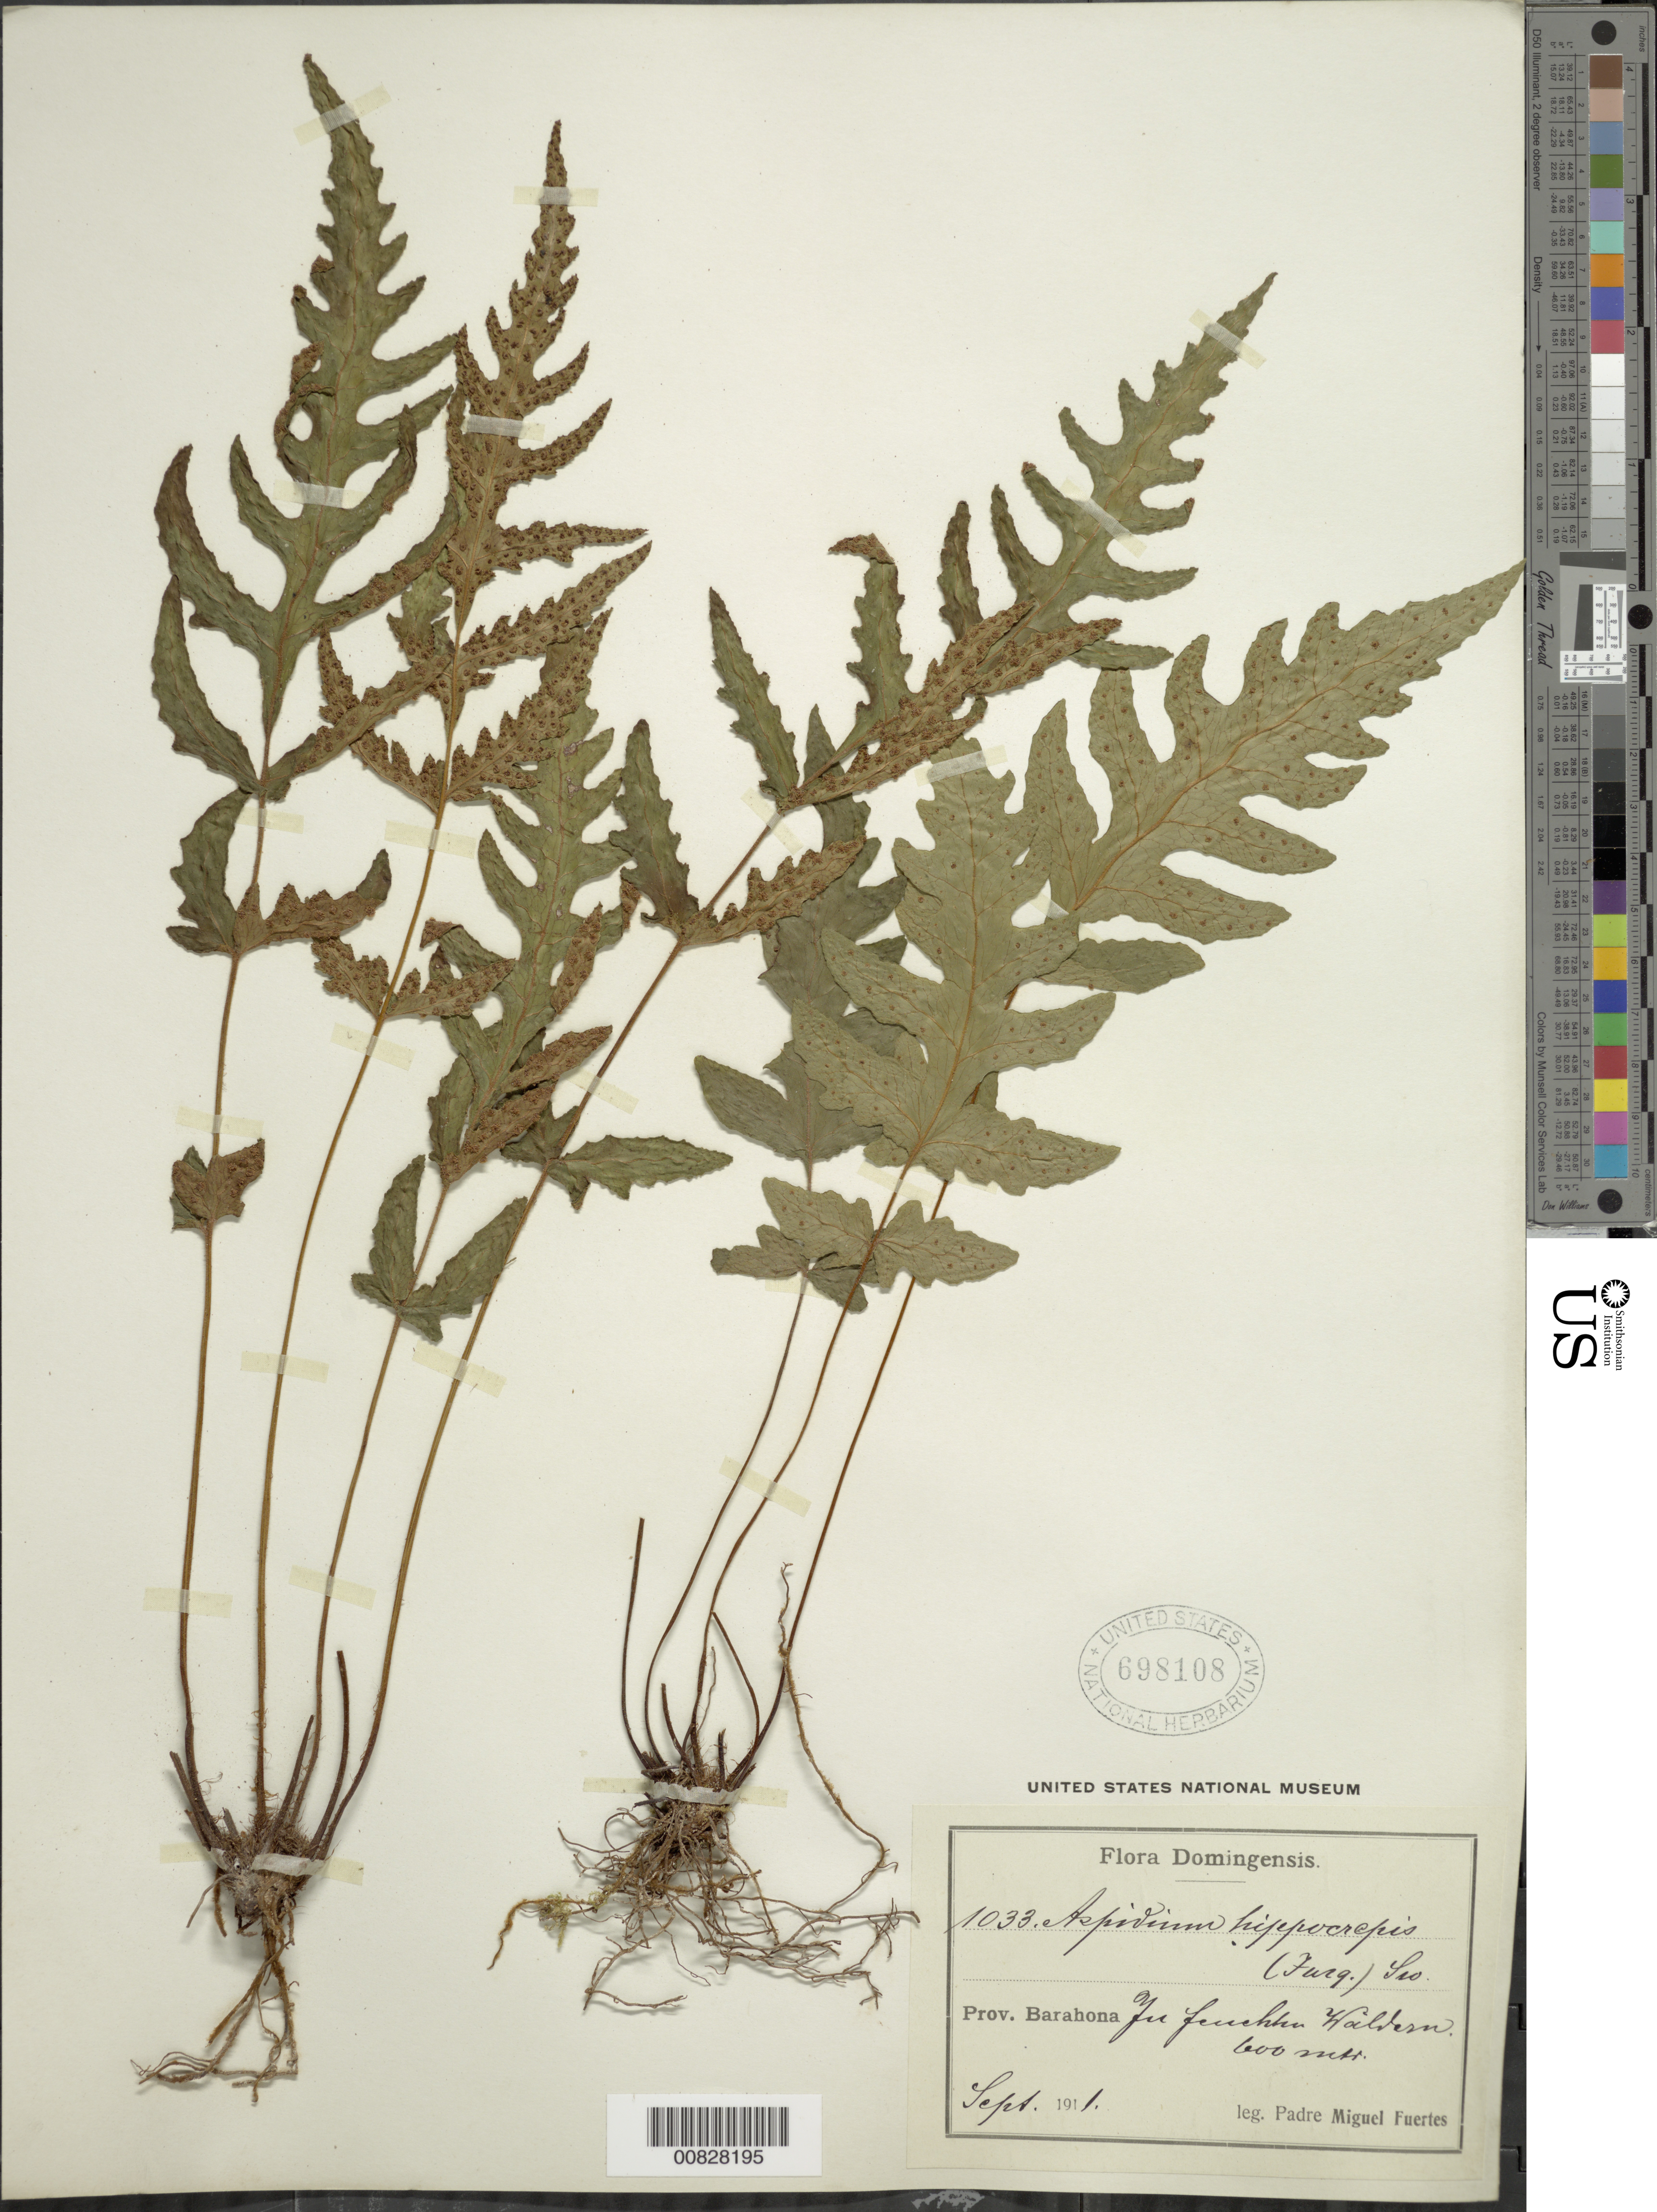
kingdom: Plantae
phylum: Tracheophyta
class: Polypodiopsida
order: Polypodiales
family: Tectariaceae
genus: Tectaria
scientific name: Tectaria cicutaria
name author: (L.) Copel.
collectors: M. D. Fuertes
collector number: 1033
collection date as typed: Sep 1911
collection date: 1911-09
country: Dominican Republic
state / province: Barahona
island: Hispaniola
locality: Waldern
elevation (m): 600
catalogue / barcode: US 698108